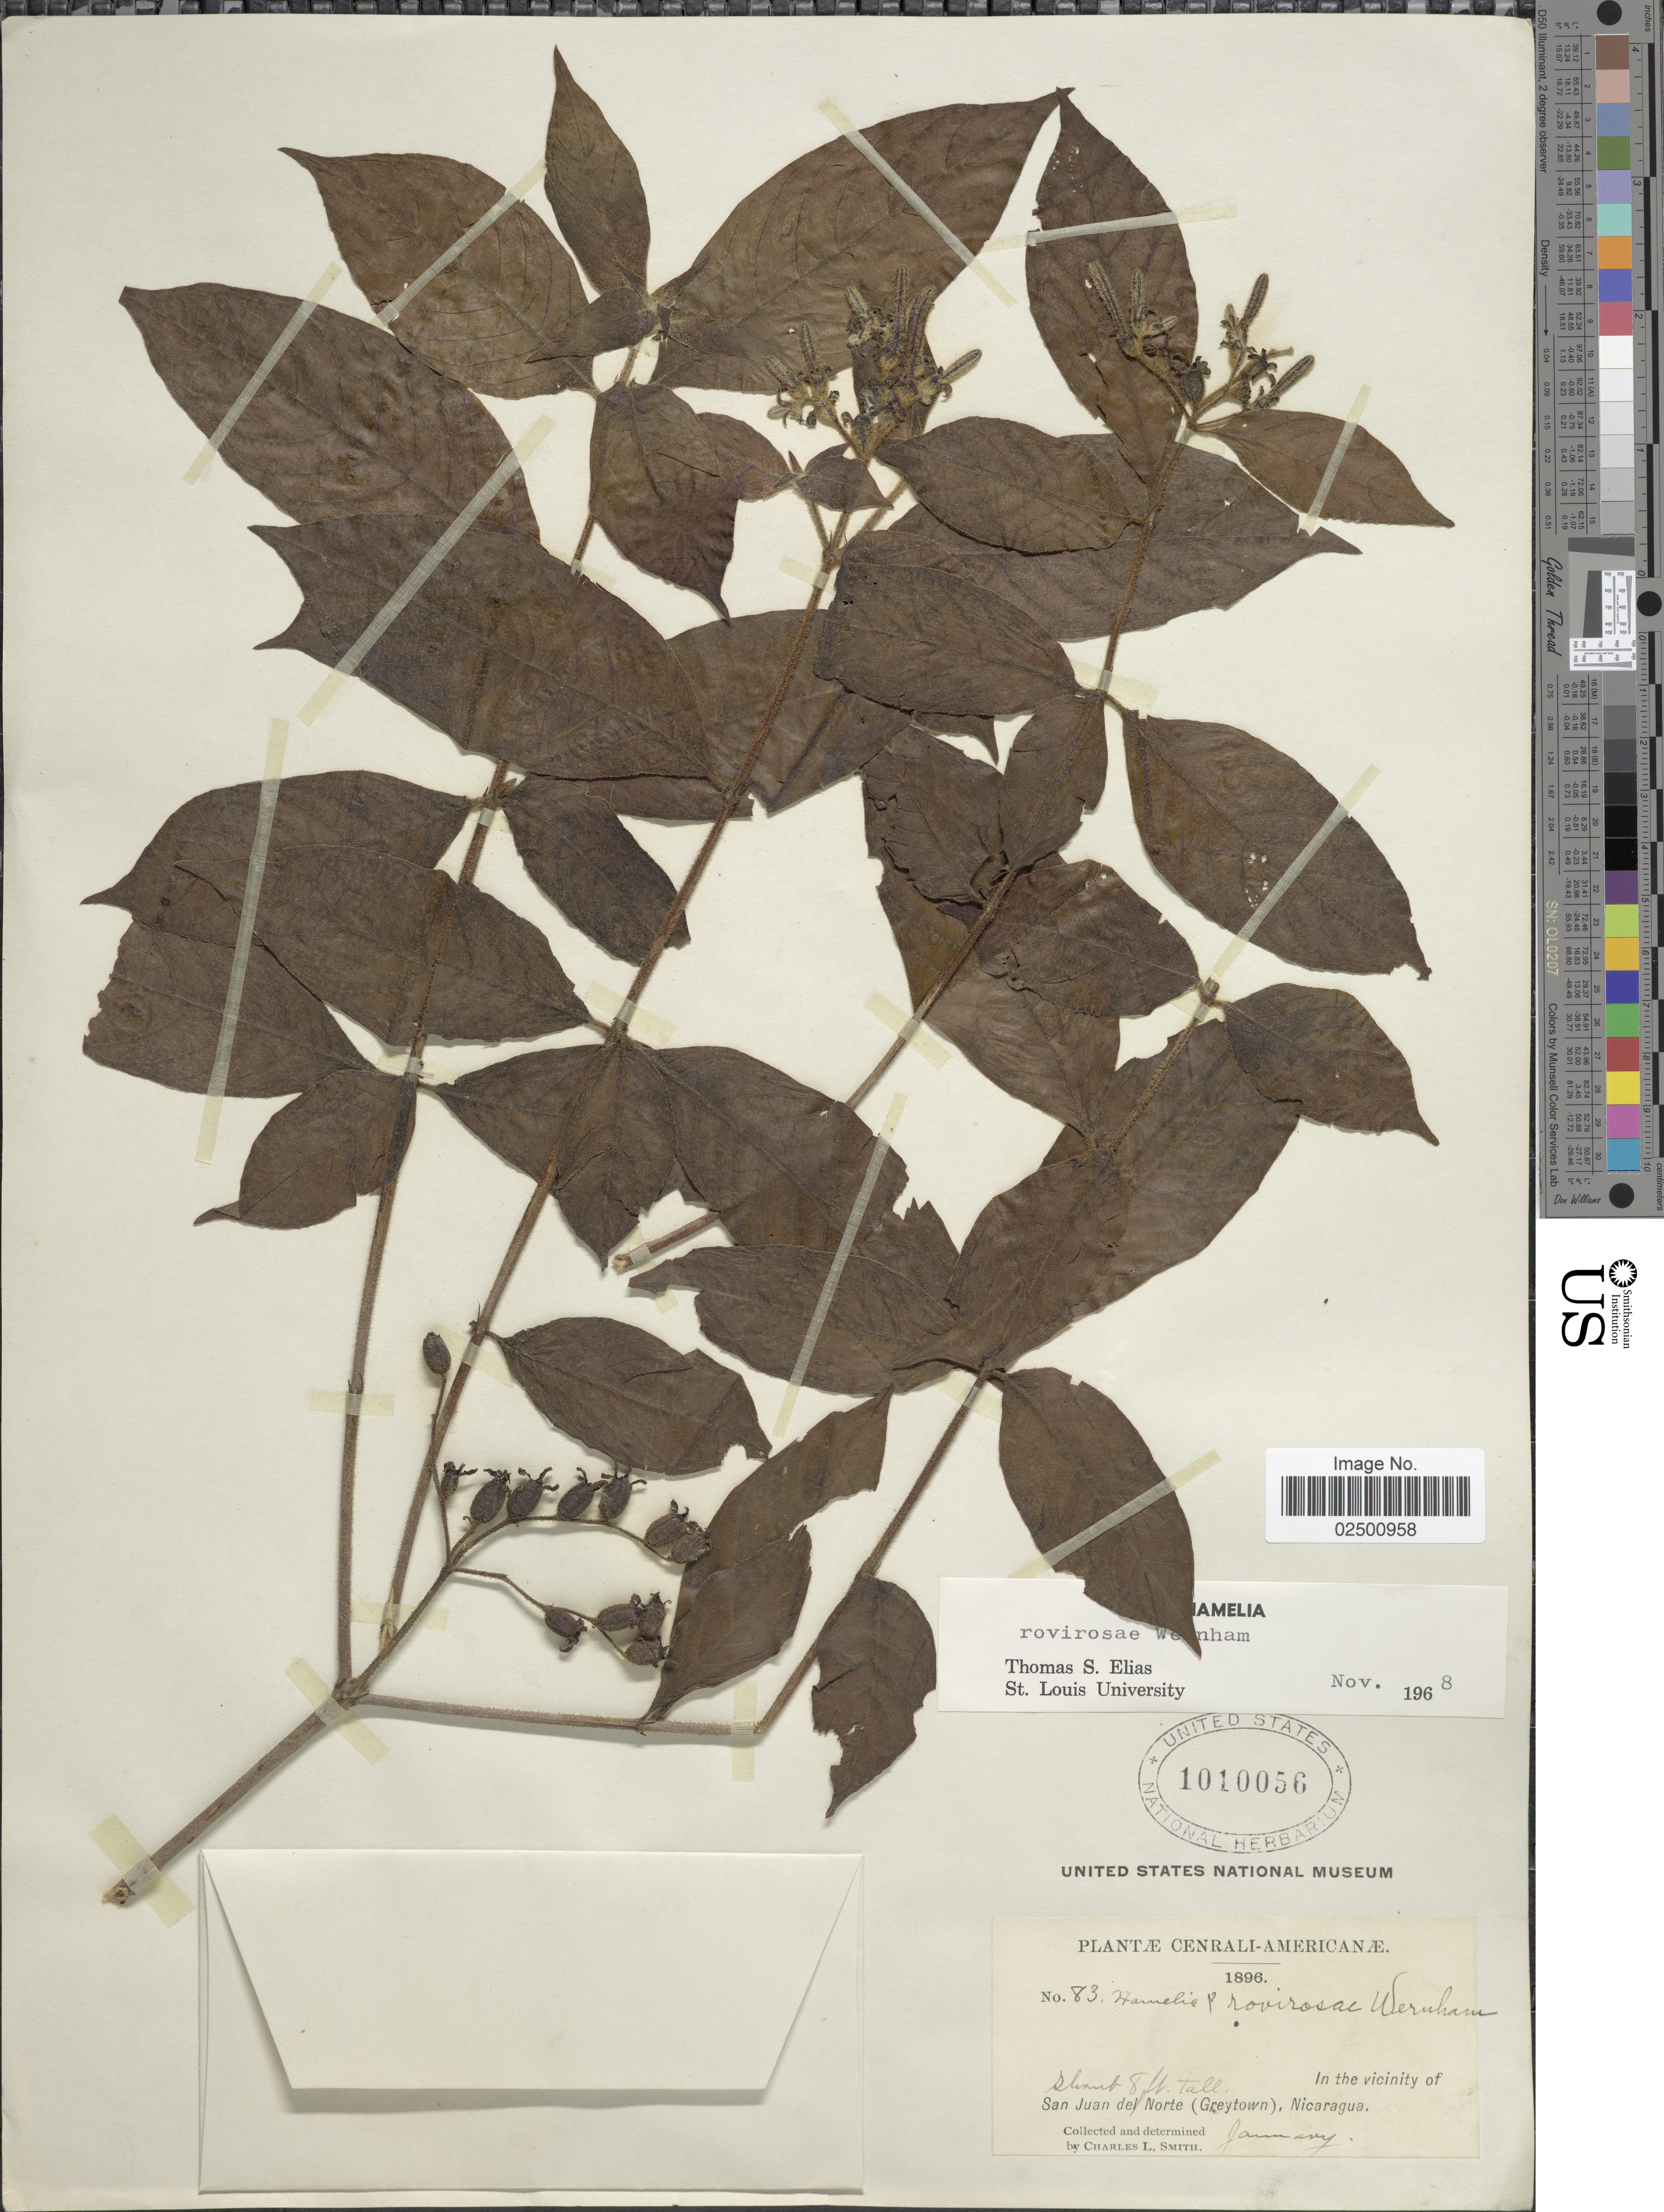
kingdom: Plantae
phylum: Tracheophyta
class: Magnoliopsida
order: Gentianales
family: Rubiaceae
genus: Hamelia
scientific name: Hamelia rovirosae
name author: Wernham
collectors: C. L. Smith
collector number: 83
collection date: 1896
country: Nicaragua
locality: In the vicinity of San Juan del Norte (Greytown)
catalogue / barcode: US 1010056